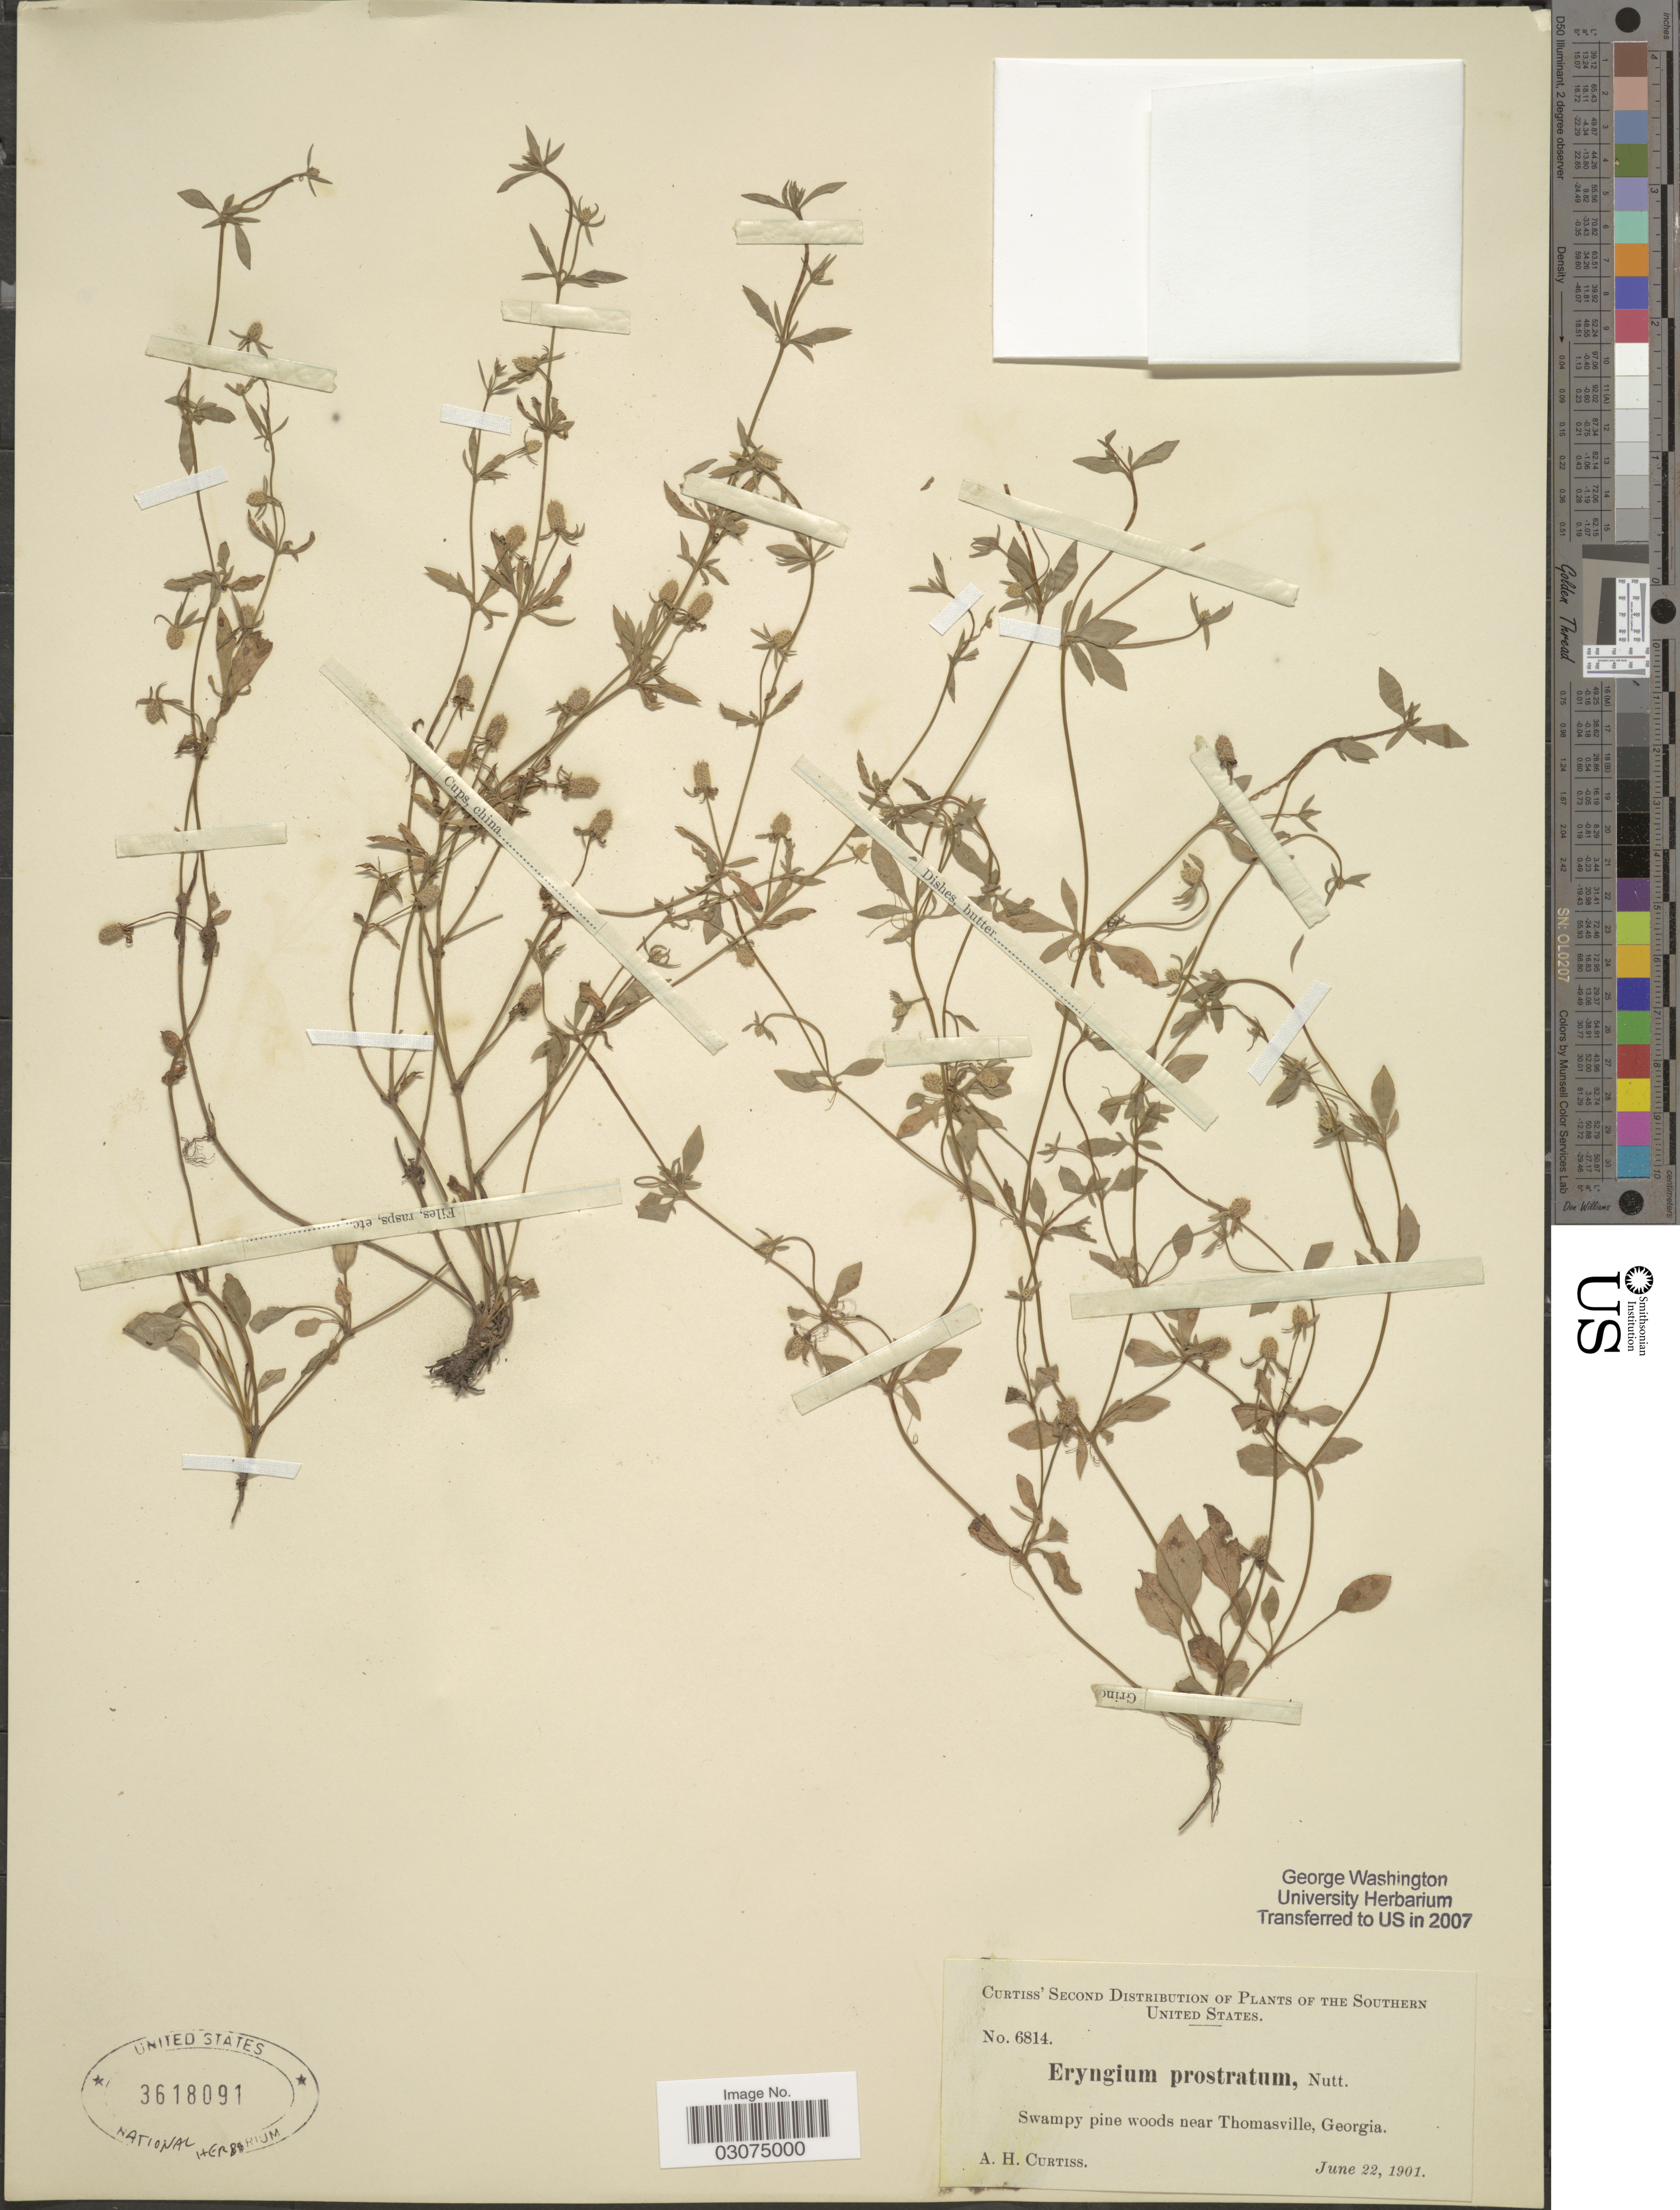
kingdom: Plantae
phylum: Tracheophyta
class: Magnoliopsida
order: Apiales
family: Apiaceae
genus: Eryngium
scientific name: Eryngium prostratum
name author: Nutt. ex DC.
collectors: A. H. Curtiss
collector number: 6814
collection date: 1901-06-22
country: United States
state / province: Georgia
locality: Southern United States. Near Thomasville.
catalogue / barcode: US 3618091